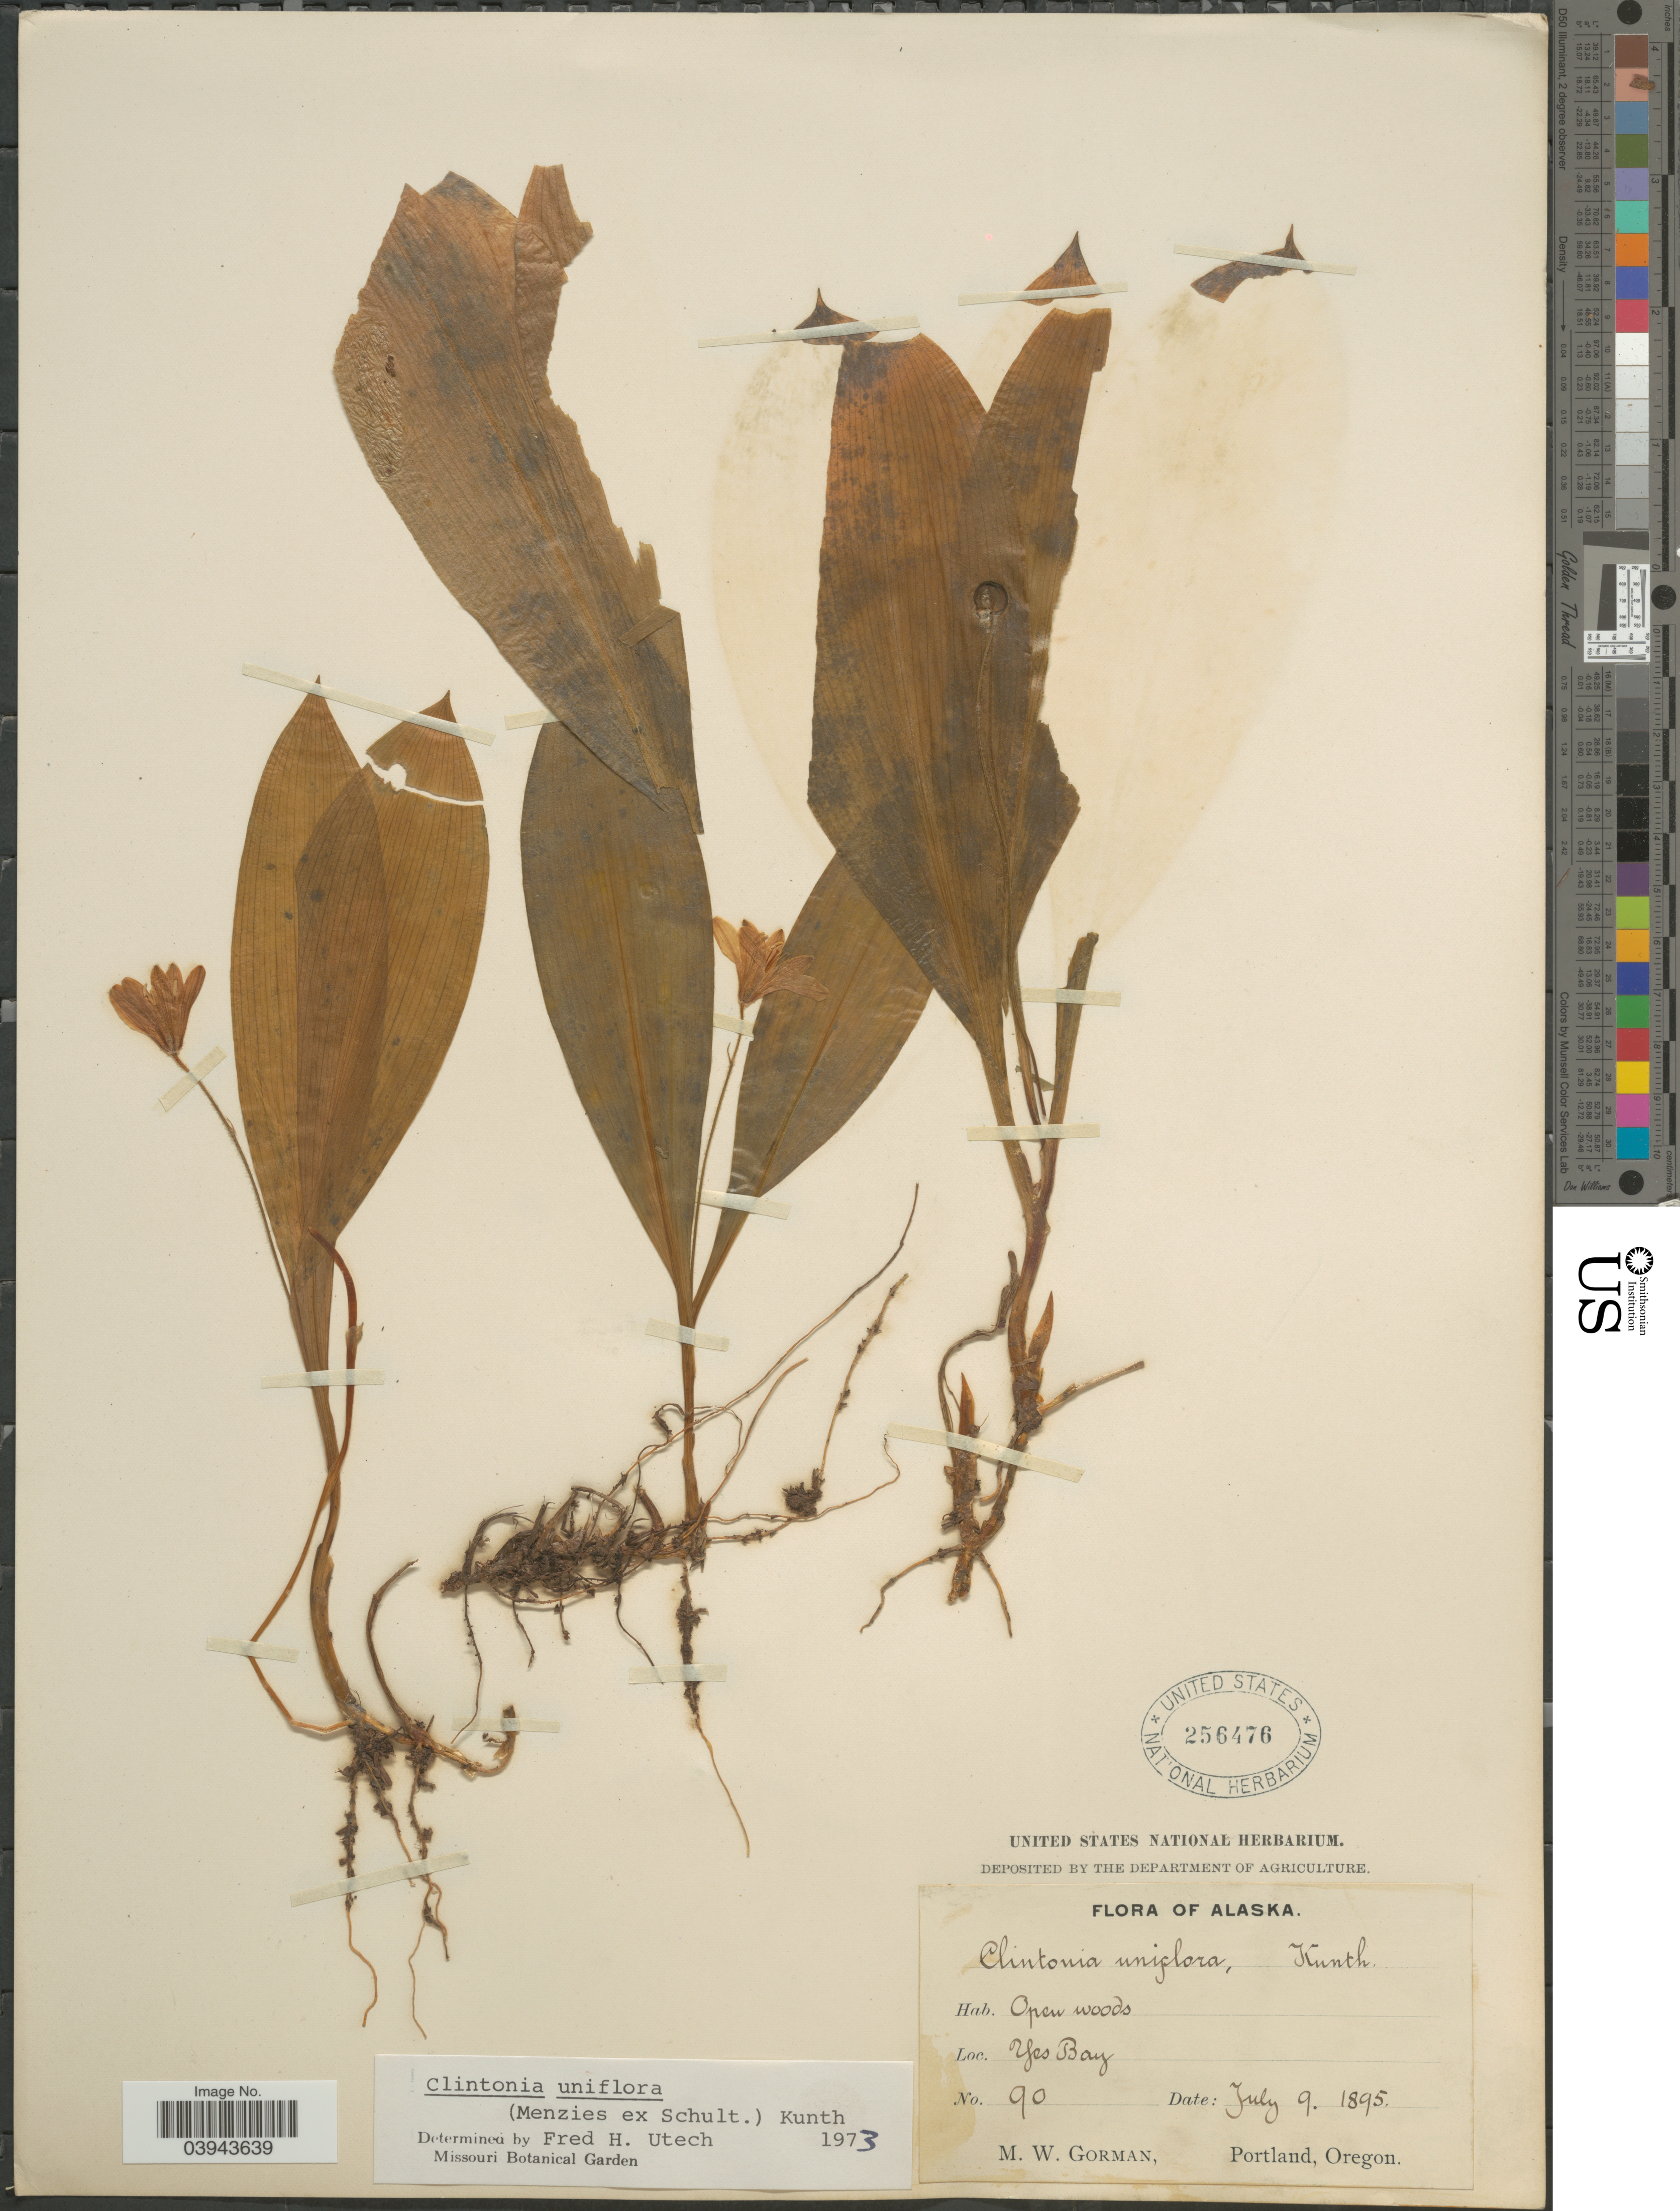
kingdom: Plantae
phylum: Tracheophyta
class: Liliopsida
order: Liliales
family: Liliaceae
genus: Clintonia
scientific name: Clintonia uniflora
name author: Kunth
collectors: M. W. Gorman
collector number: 90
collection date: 1895-07-09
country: United States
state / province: Alaska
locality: Yes Bay.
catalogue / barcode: US 256476